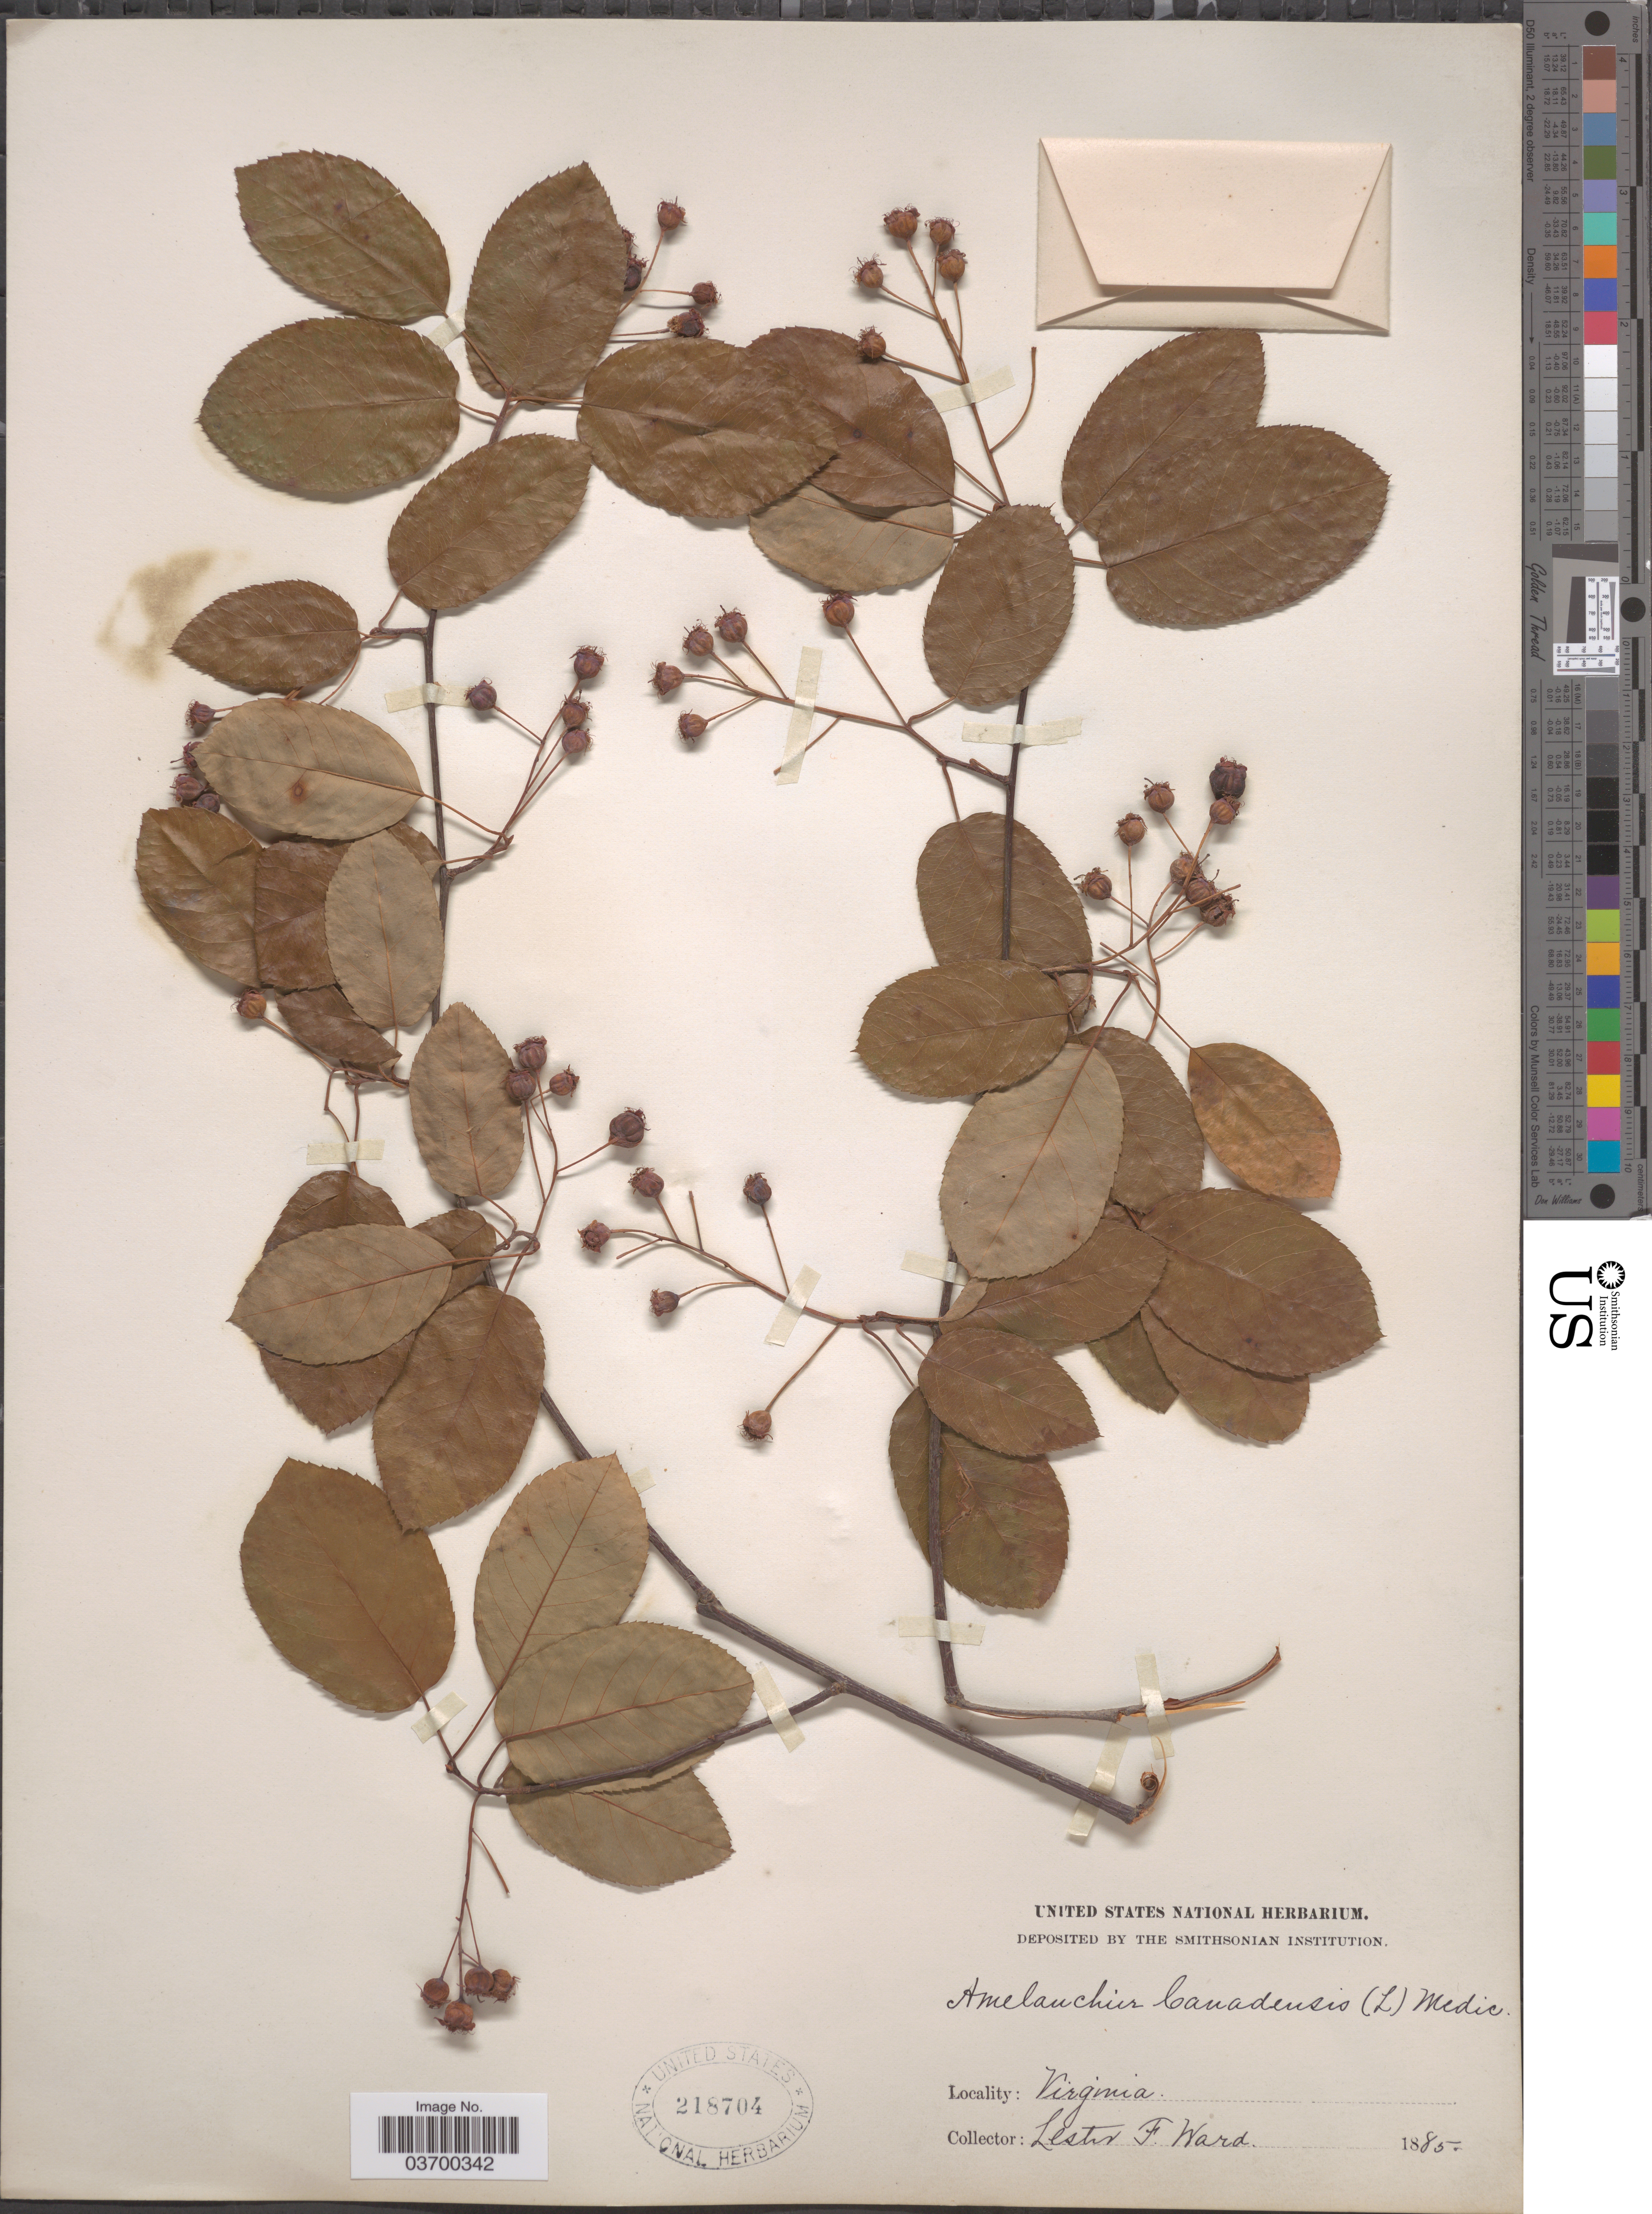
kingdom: Plantae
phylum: Tracheophyta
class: Magnoliopsida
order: Rosales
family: Rosaceae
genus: Amelanchier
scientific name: Amelanchier canadensis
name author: (L.) Medic.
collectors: L. F. Ward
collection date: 1885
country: United States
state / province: Virginia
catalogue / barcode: US 218704